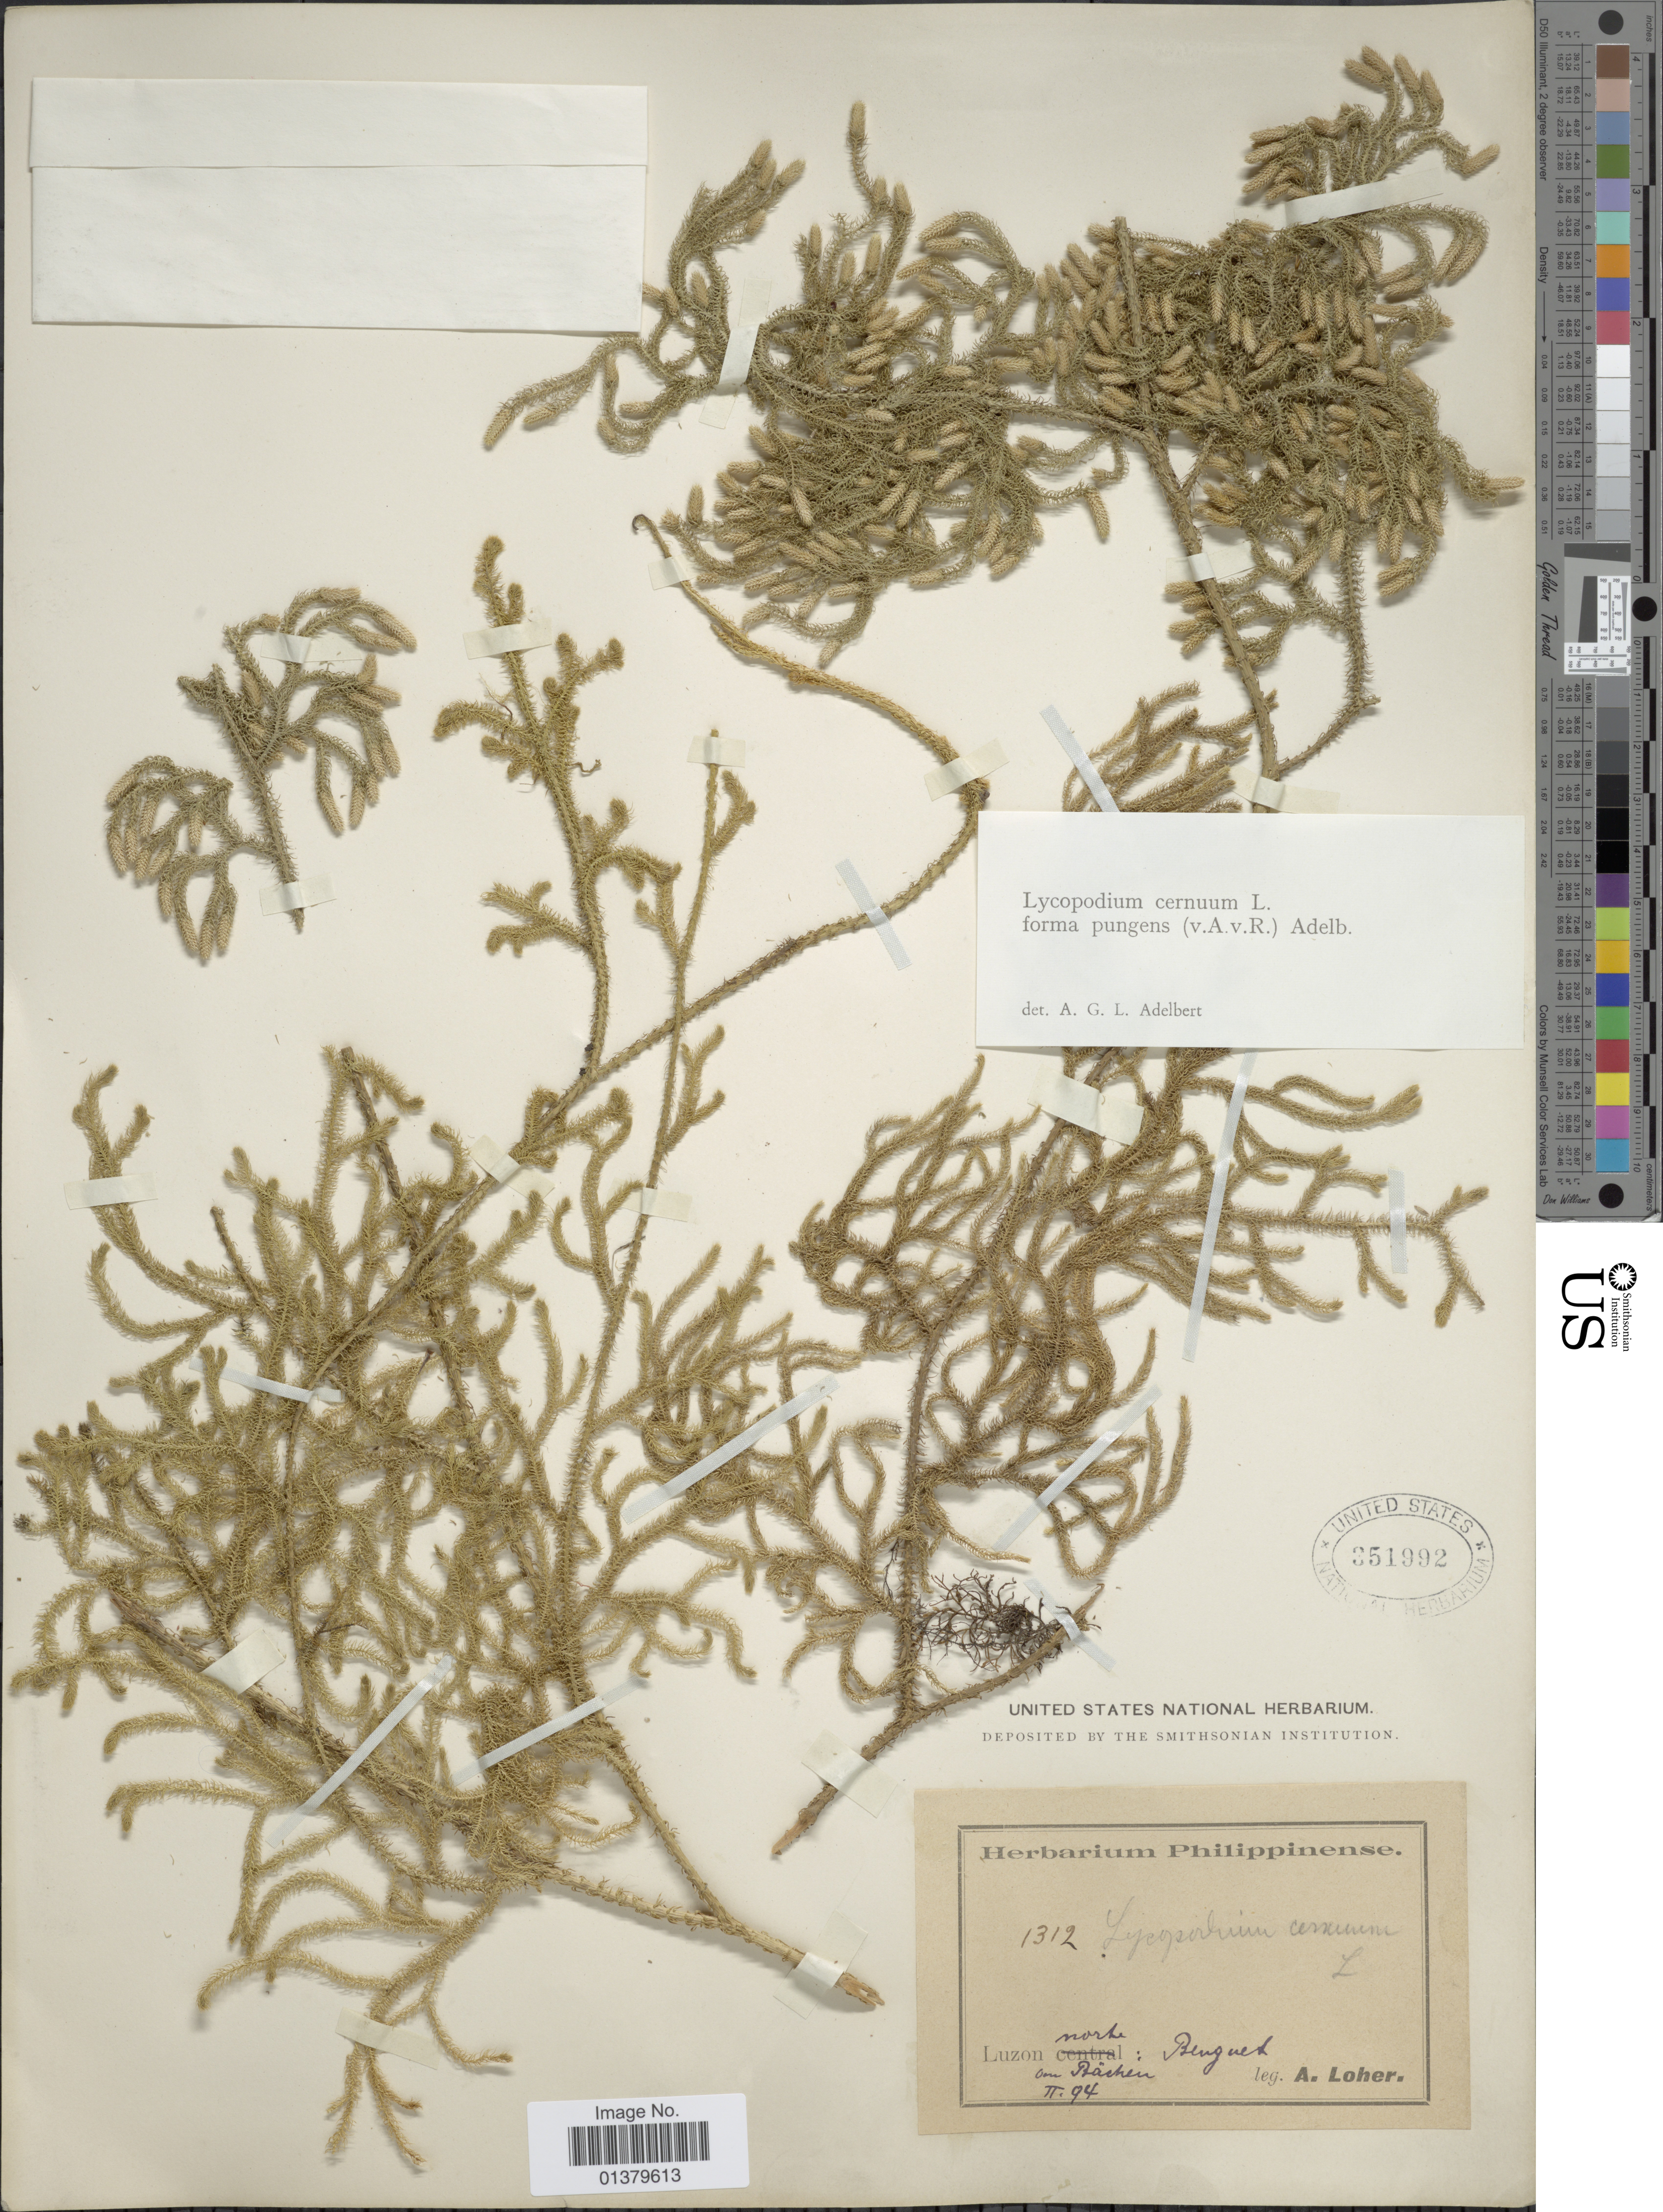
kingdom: Plantae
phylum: Tracheophyta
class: Lycopodiopsida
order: Lycopodiales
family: Lycopodiaceae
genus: Palhinhaea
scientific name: Palhinhaea cernua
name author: (L.) Vasc. & Franco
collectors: A. Loher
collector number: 1312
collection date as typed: Transcribed d/m/y: /2/94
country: Philippines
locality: Luzon norte: Benguet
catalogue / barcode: US 351992